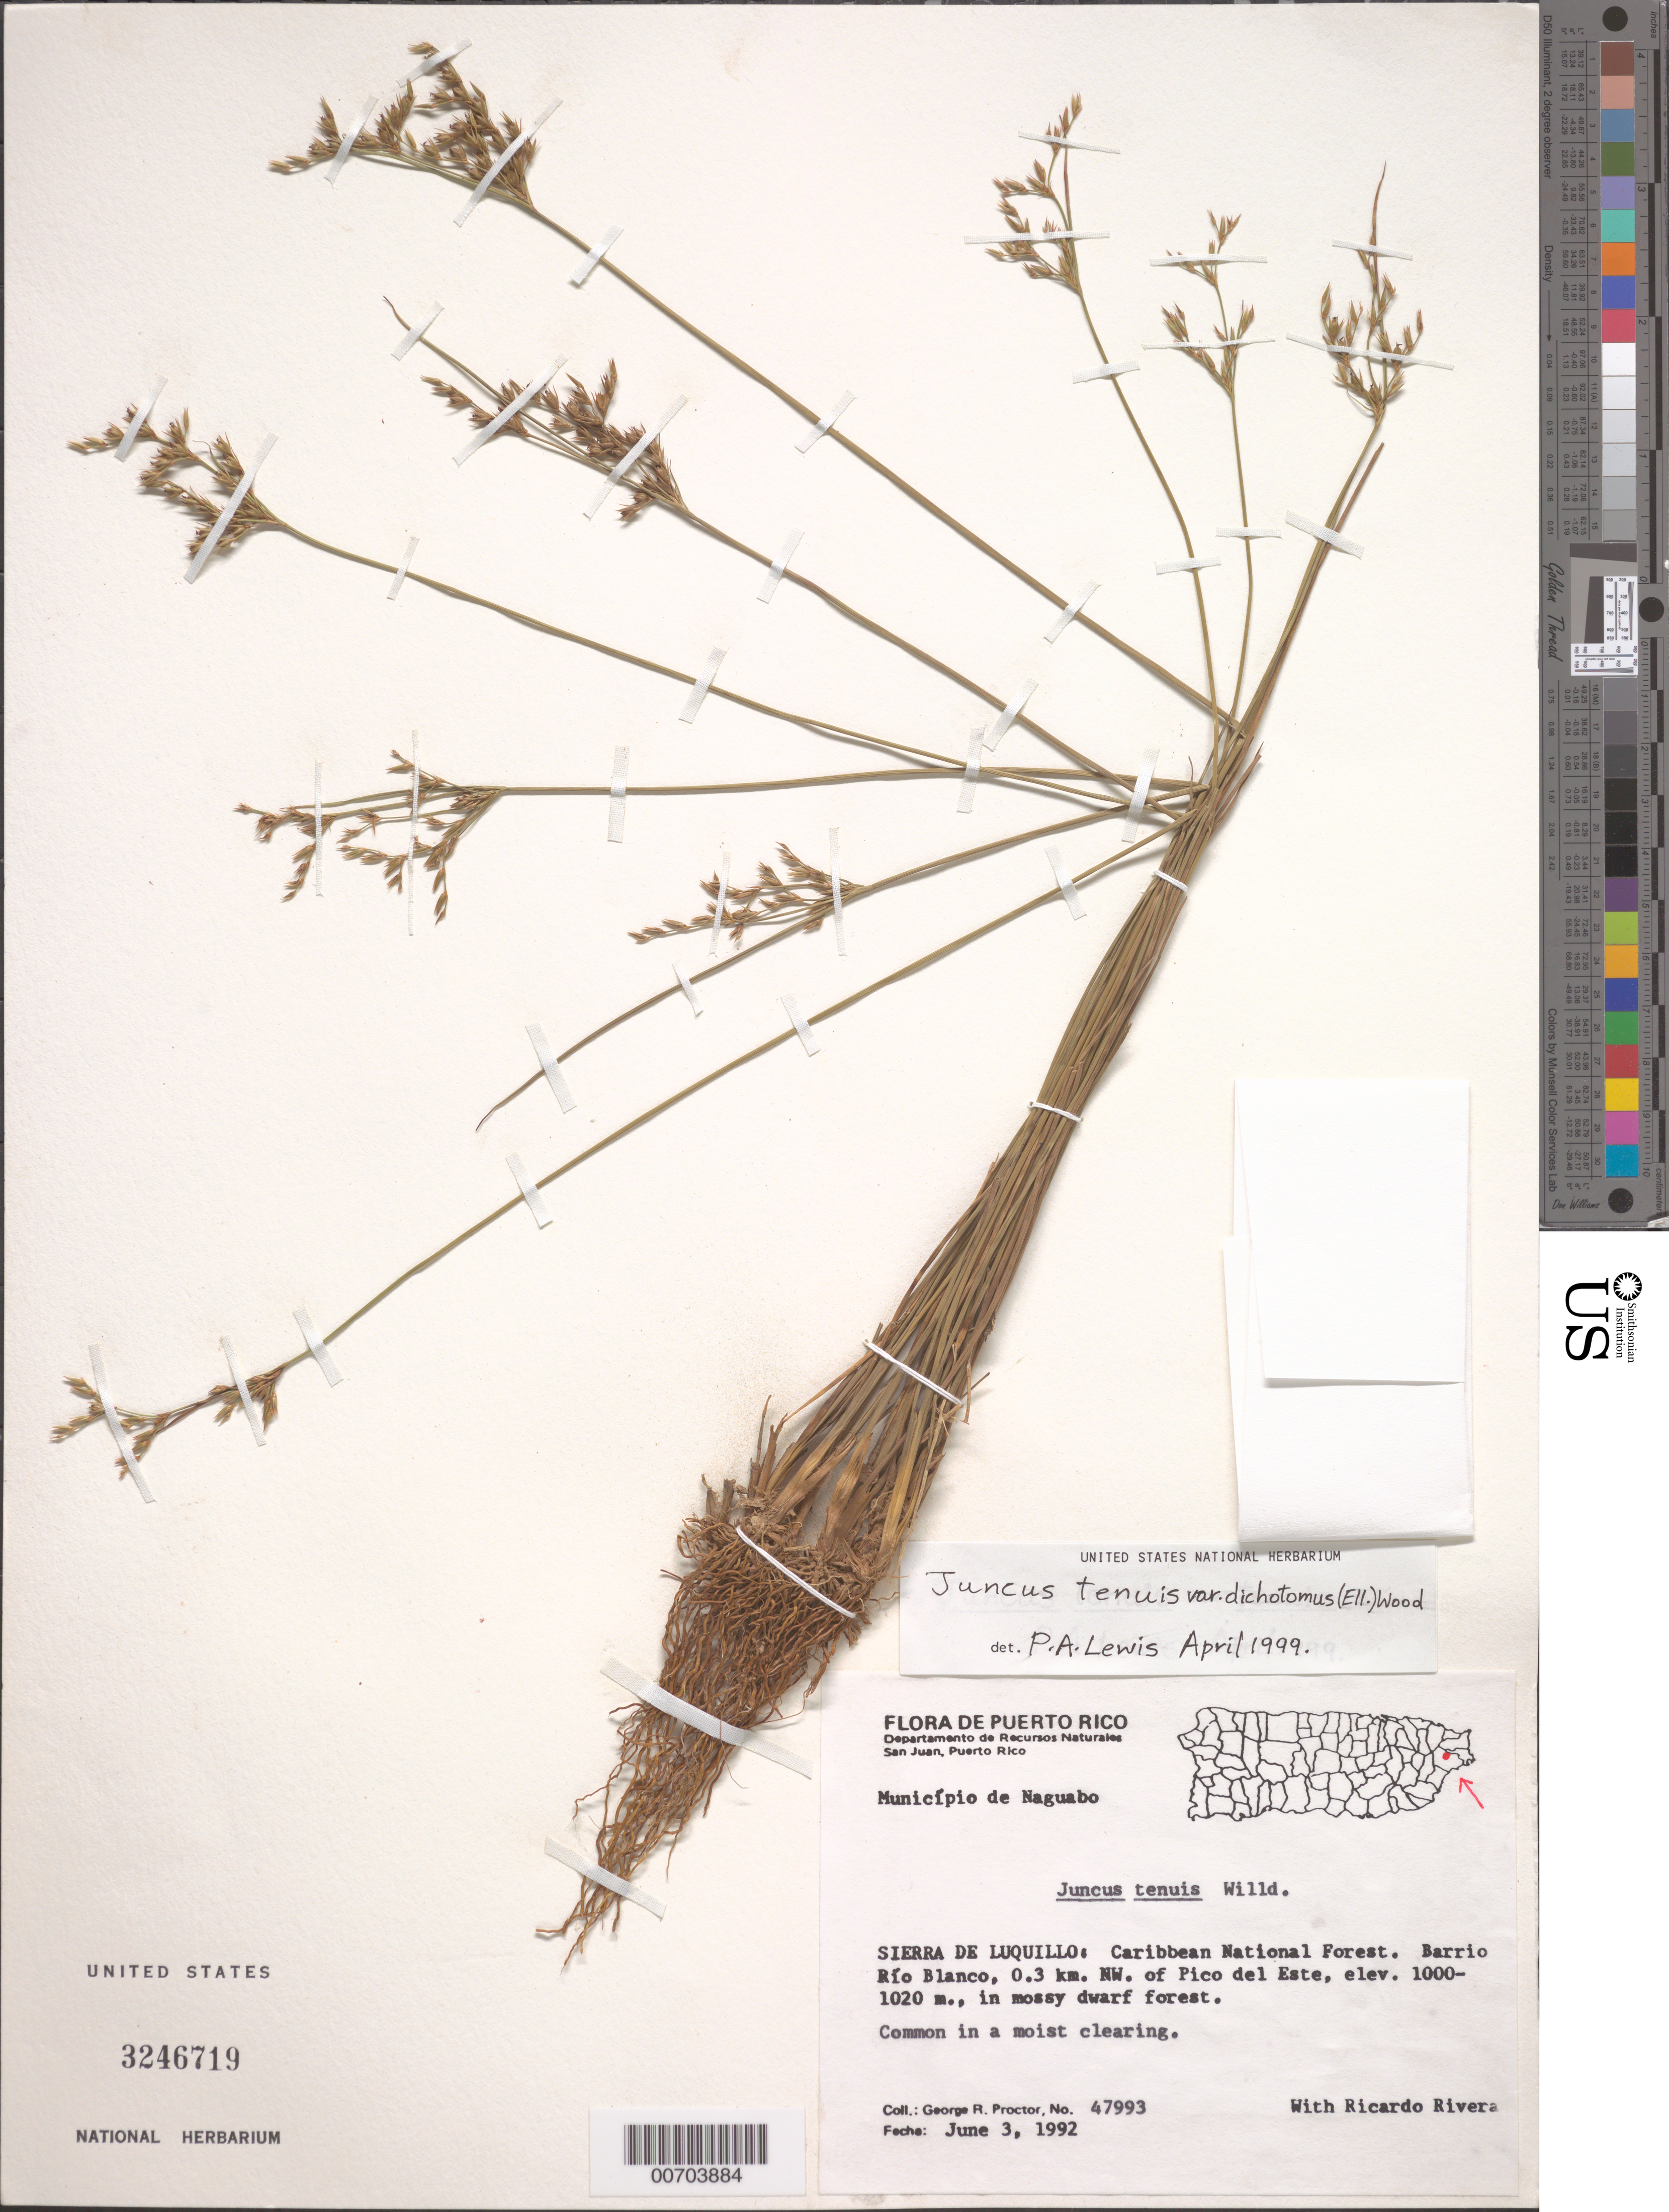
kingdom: Plantae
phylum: Tracheophyta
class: Liliopsida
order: Poales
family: Juncaceae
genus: Juncus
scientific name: Juncus tenuis var. dichotomus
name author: (Elliott) Alph. Wood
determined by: Lewis, P. A., (US), NMNH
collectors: G. R. Proctor & R. Rivera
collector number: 47993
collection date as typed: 03 Jun 1992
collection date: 1992-06-03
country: Puerto Rico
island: Greater Antilles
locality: Município de Naguabo; Sierra de Luquillo: Caribbean Natl. Forest. Barrio Río Blanco, 0.3 km NW of Pico del Este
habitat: Mossy dwarf forest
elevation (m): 1000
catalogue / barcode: US 3246719